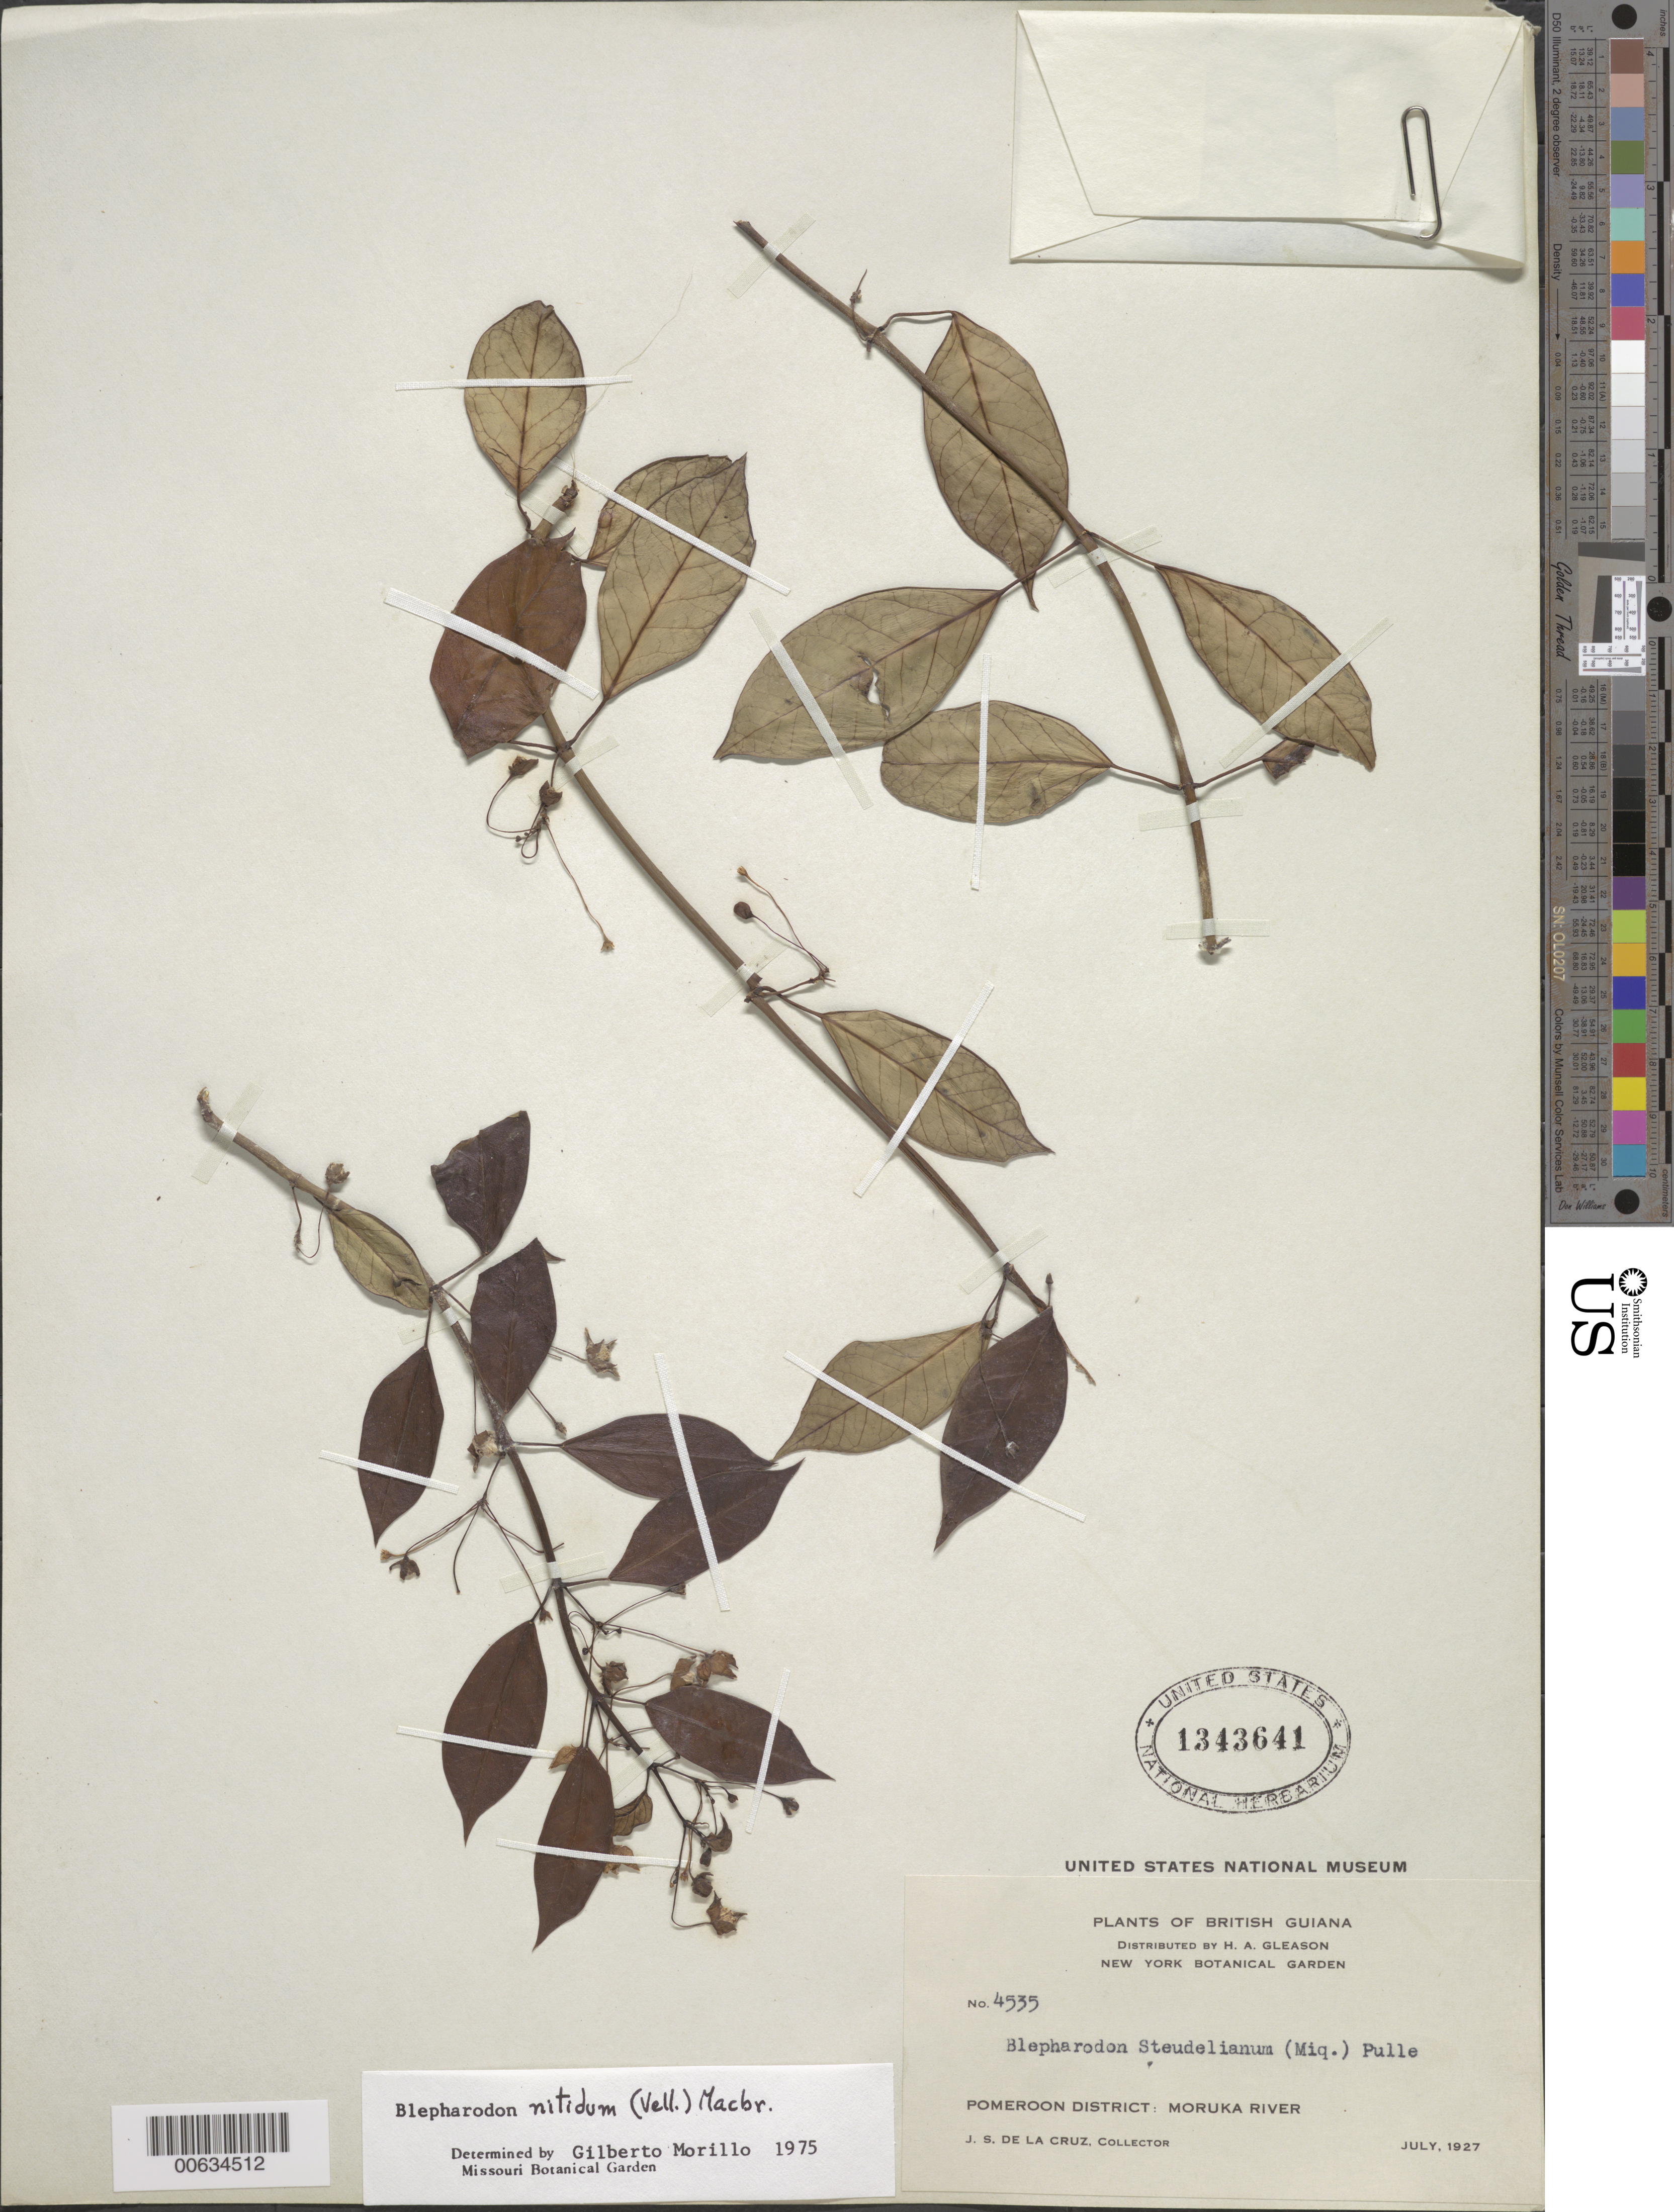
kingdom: Plantae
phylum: Tracheophyta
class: Magnoliopsida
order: Gentianales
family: Apocynaceae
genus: Blepharodon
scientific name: Blepharodon nitidus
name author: (Vell.) J.F. Macbr.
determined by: Morillo, G. N.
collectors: J. S. de la Cruz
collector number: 4535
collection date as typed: Jul-27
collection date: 1927-07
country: Guyana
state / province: Barima-Waini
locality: Moruka R., Pomeroon Dist.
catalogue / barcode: US 1343641